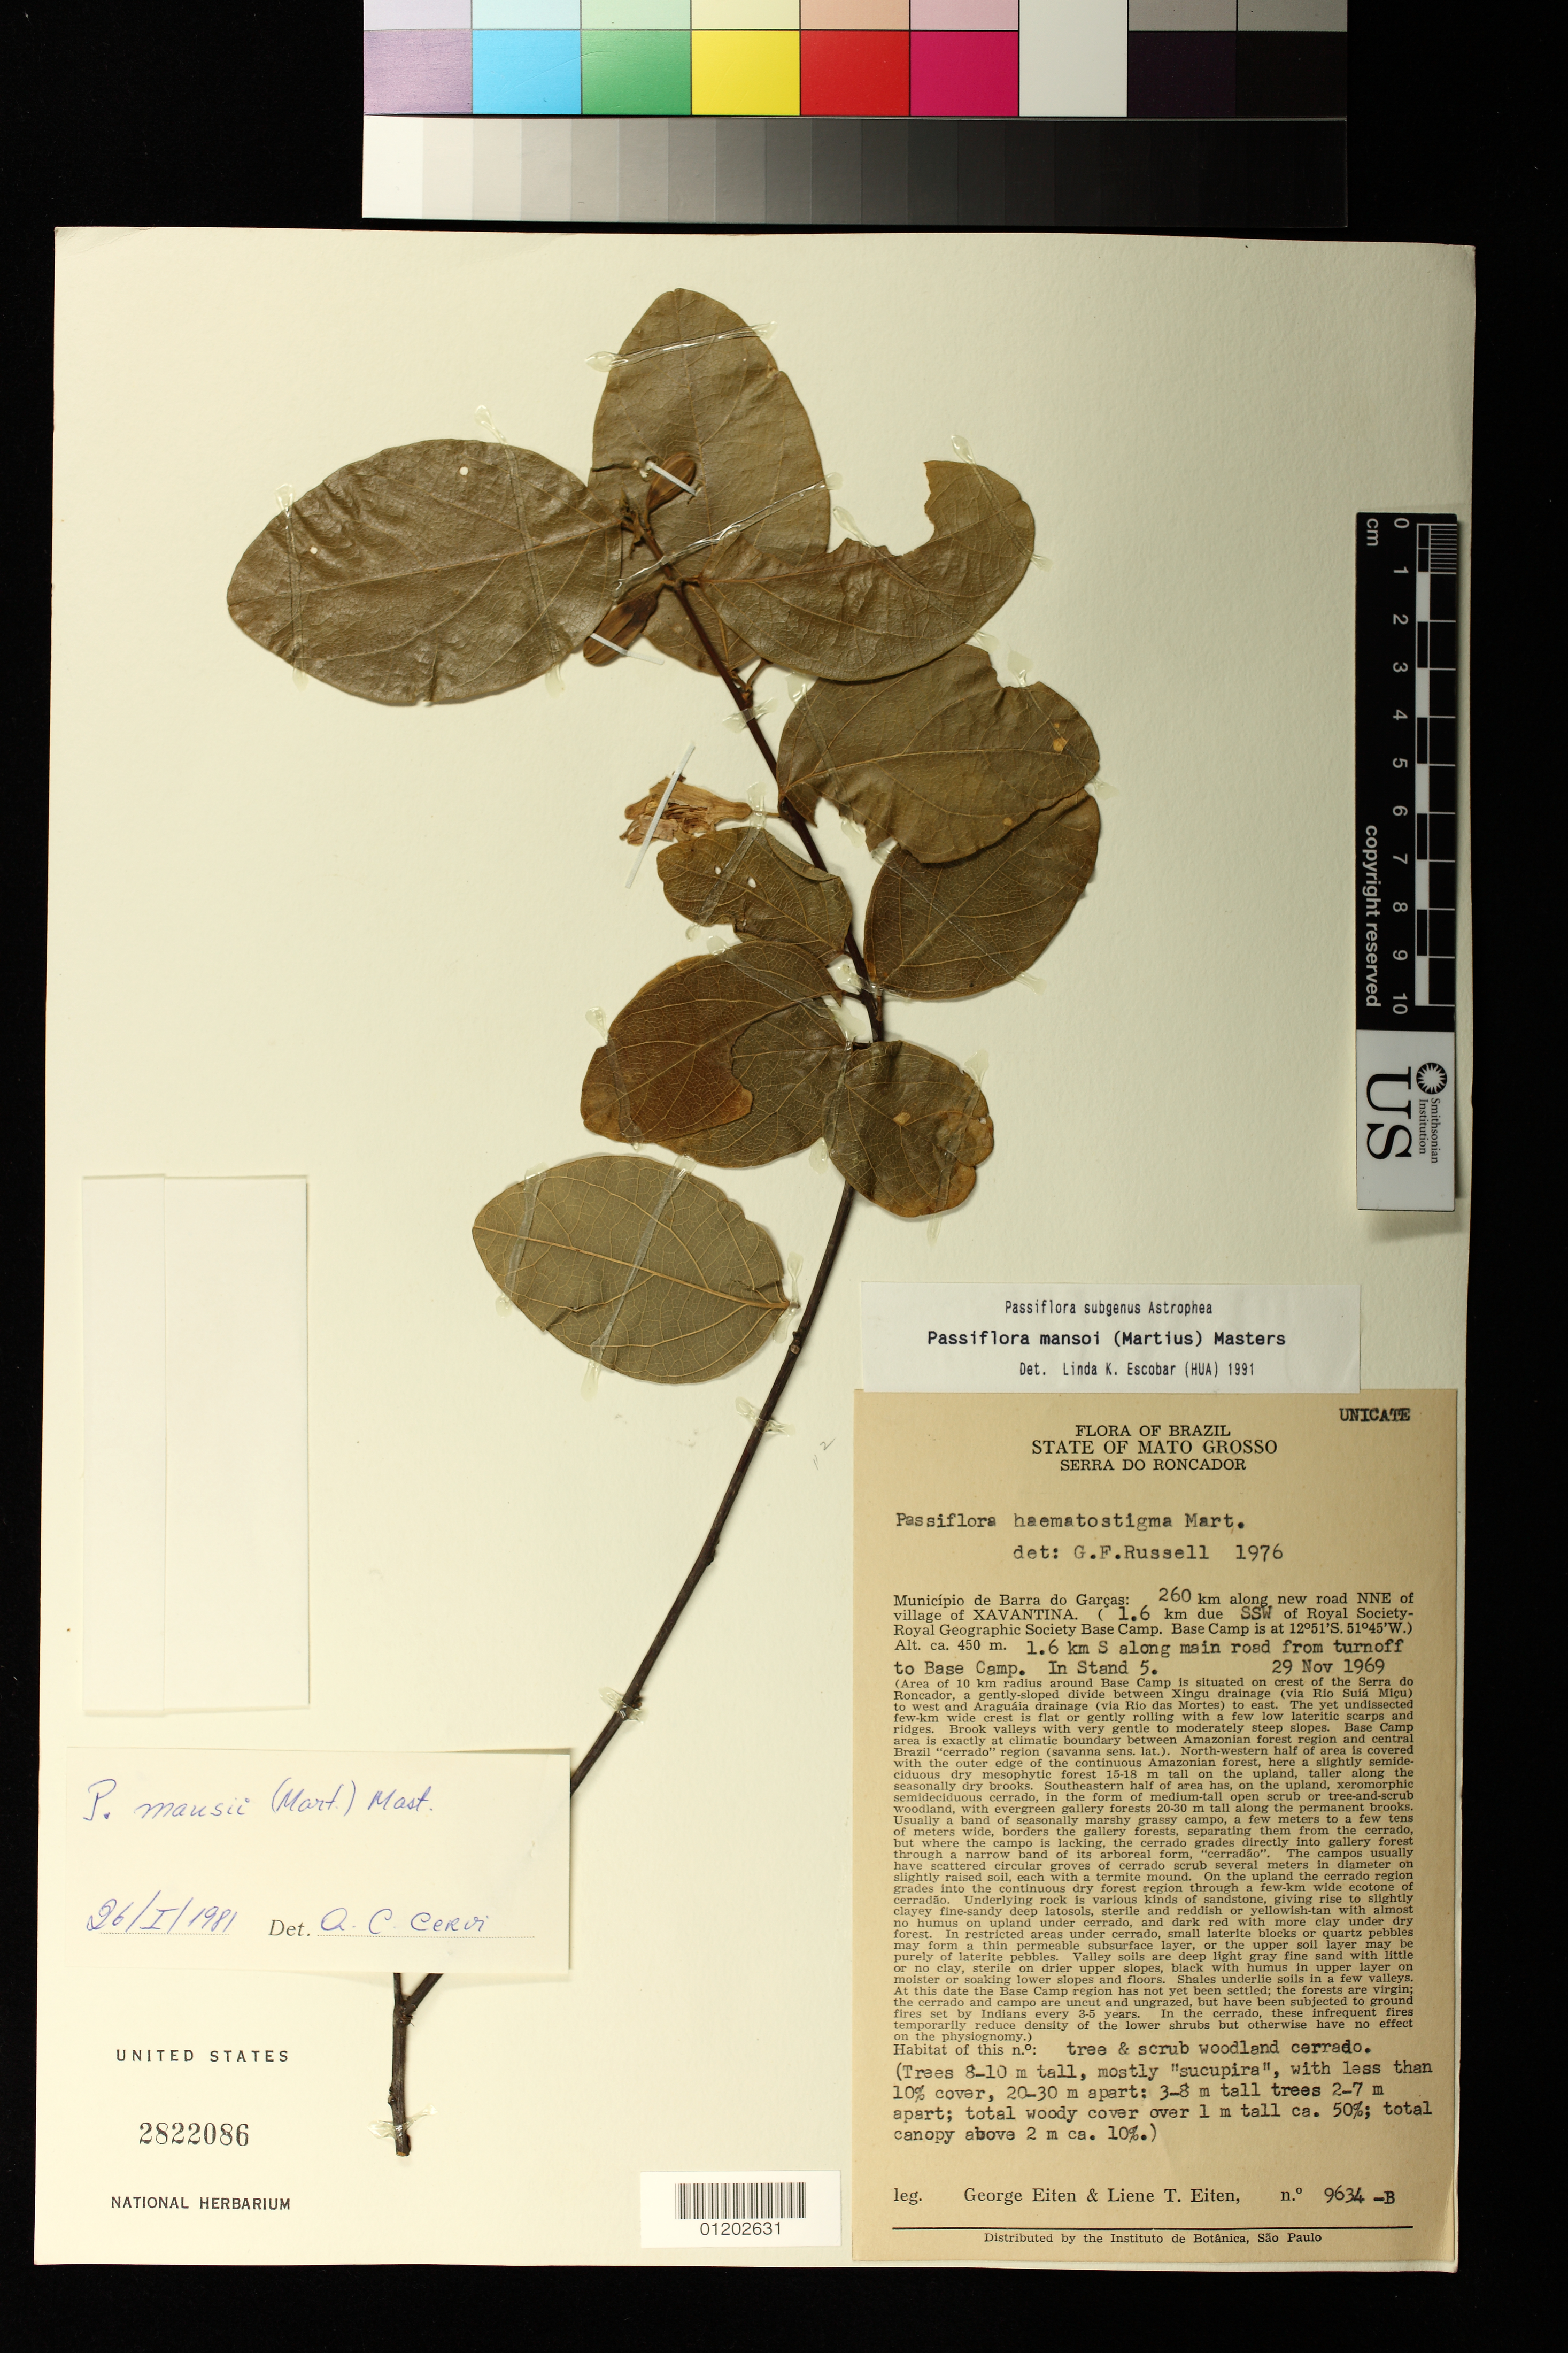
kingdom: Plantae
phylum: Tracheophyta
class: Magnoliopsida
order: Malpighiales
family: Passifloraceae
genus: Passiflora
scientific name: Passiflora mansoi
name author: (Mart.) Mast.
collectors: G. Eiten & L. T. Eiten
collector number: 9634 B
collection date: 1969-11-29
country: Brazil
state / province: Mato Grosso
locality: Serra do Roncador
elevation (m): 450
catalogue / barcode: US 2822086